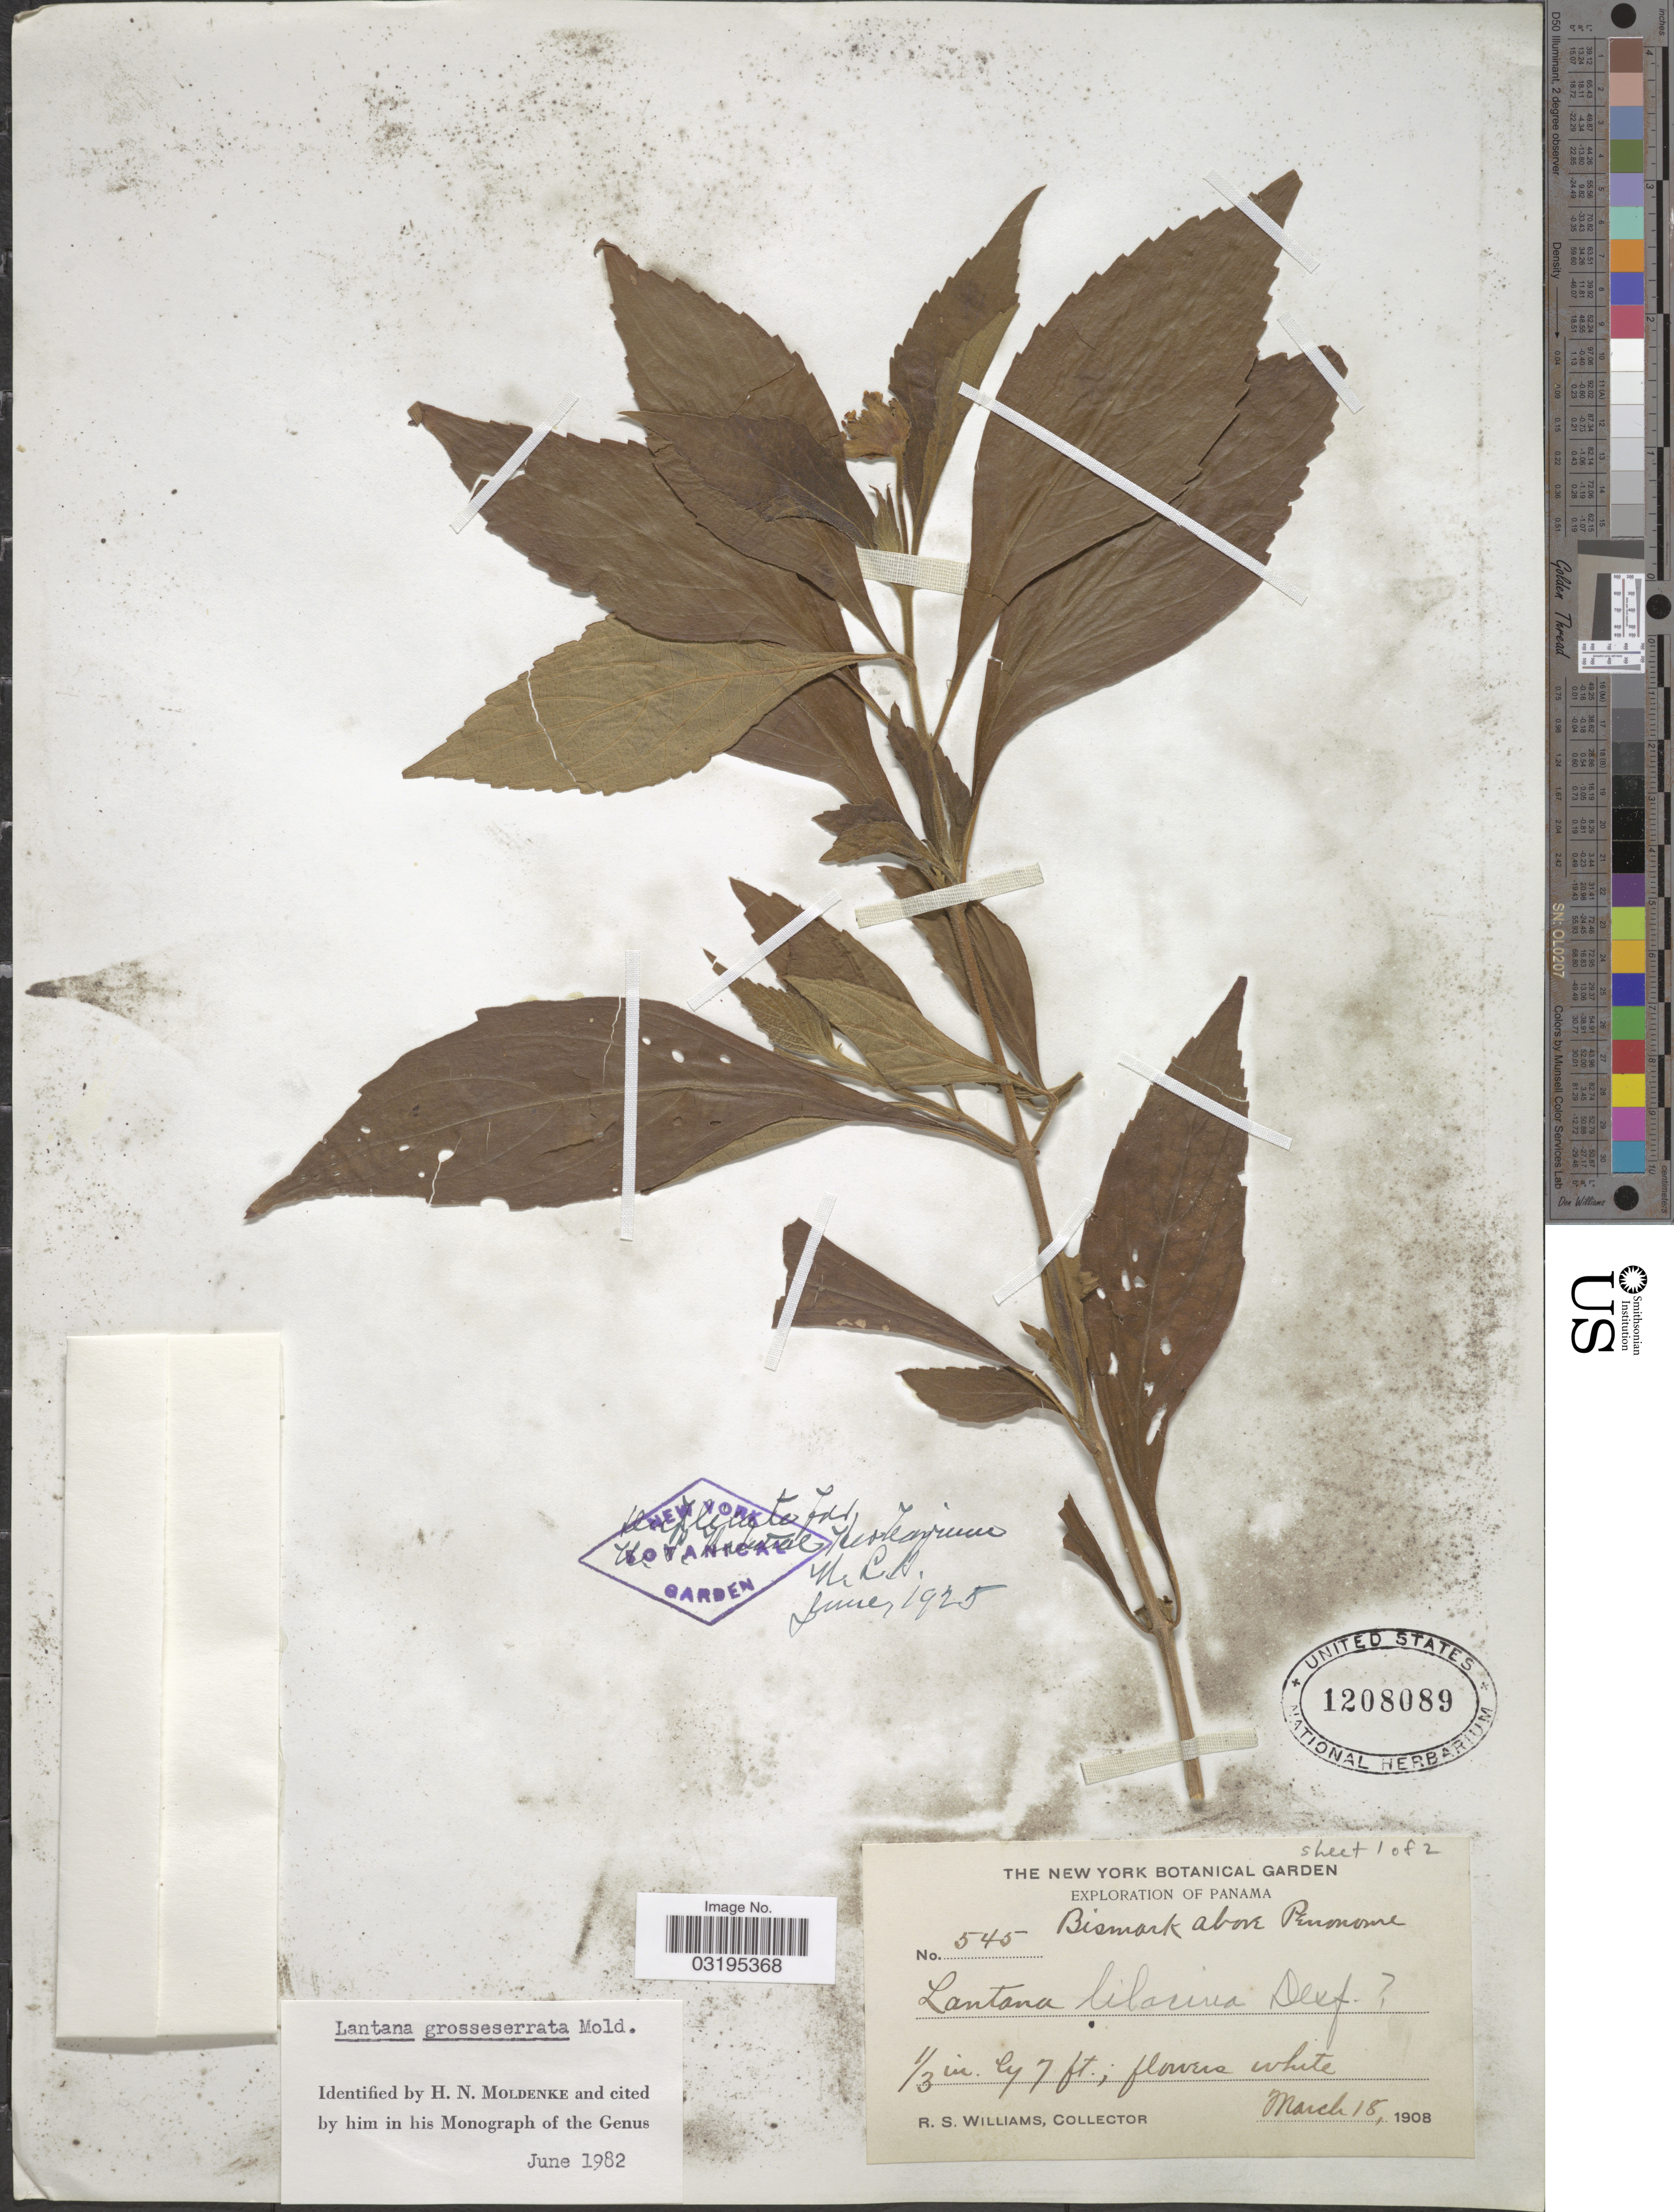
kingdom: Plantae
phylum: Tracheophyta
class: Magnoliopsida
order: Lamiales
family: Verbenaceae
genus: Lantana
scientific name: Lantana grosseserrata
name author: Moldenke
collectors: R. S. Williams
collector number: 545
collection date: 1908-03-18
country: Panama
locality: Bismark above Penonome.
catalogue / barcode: US 1208089